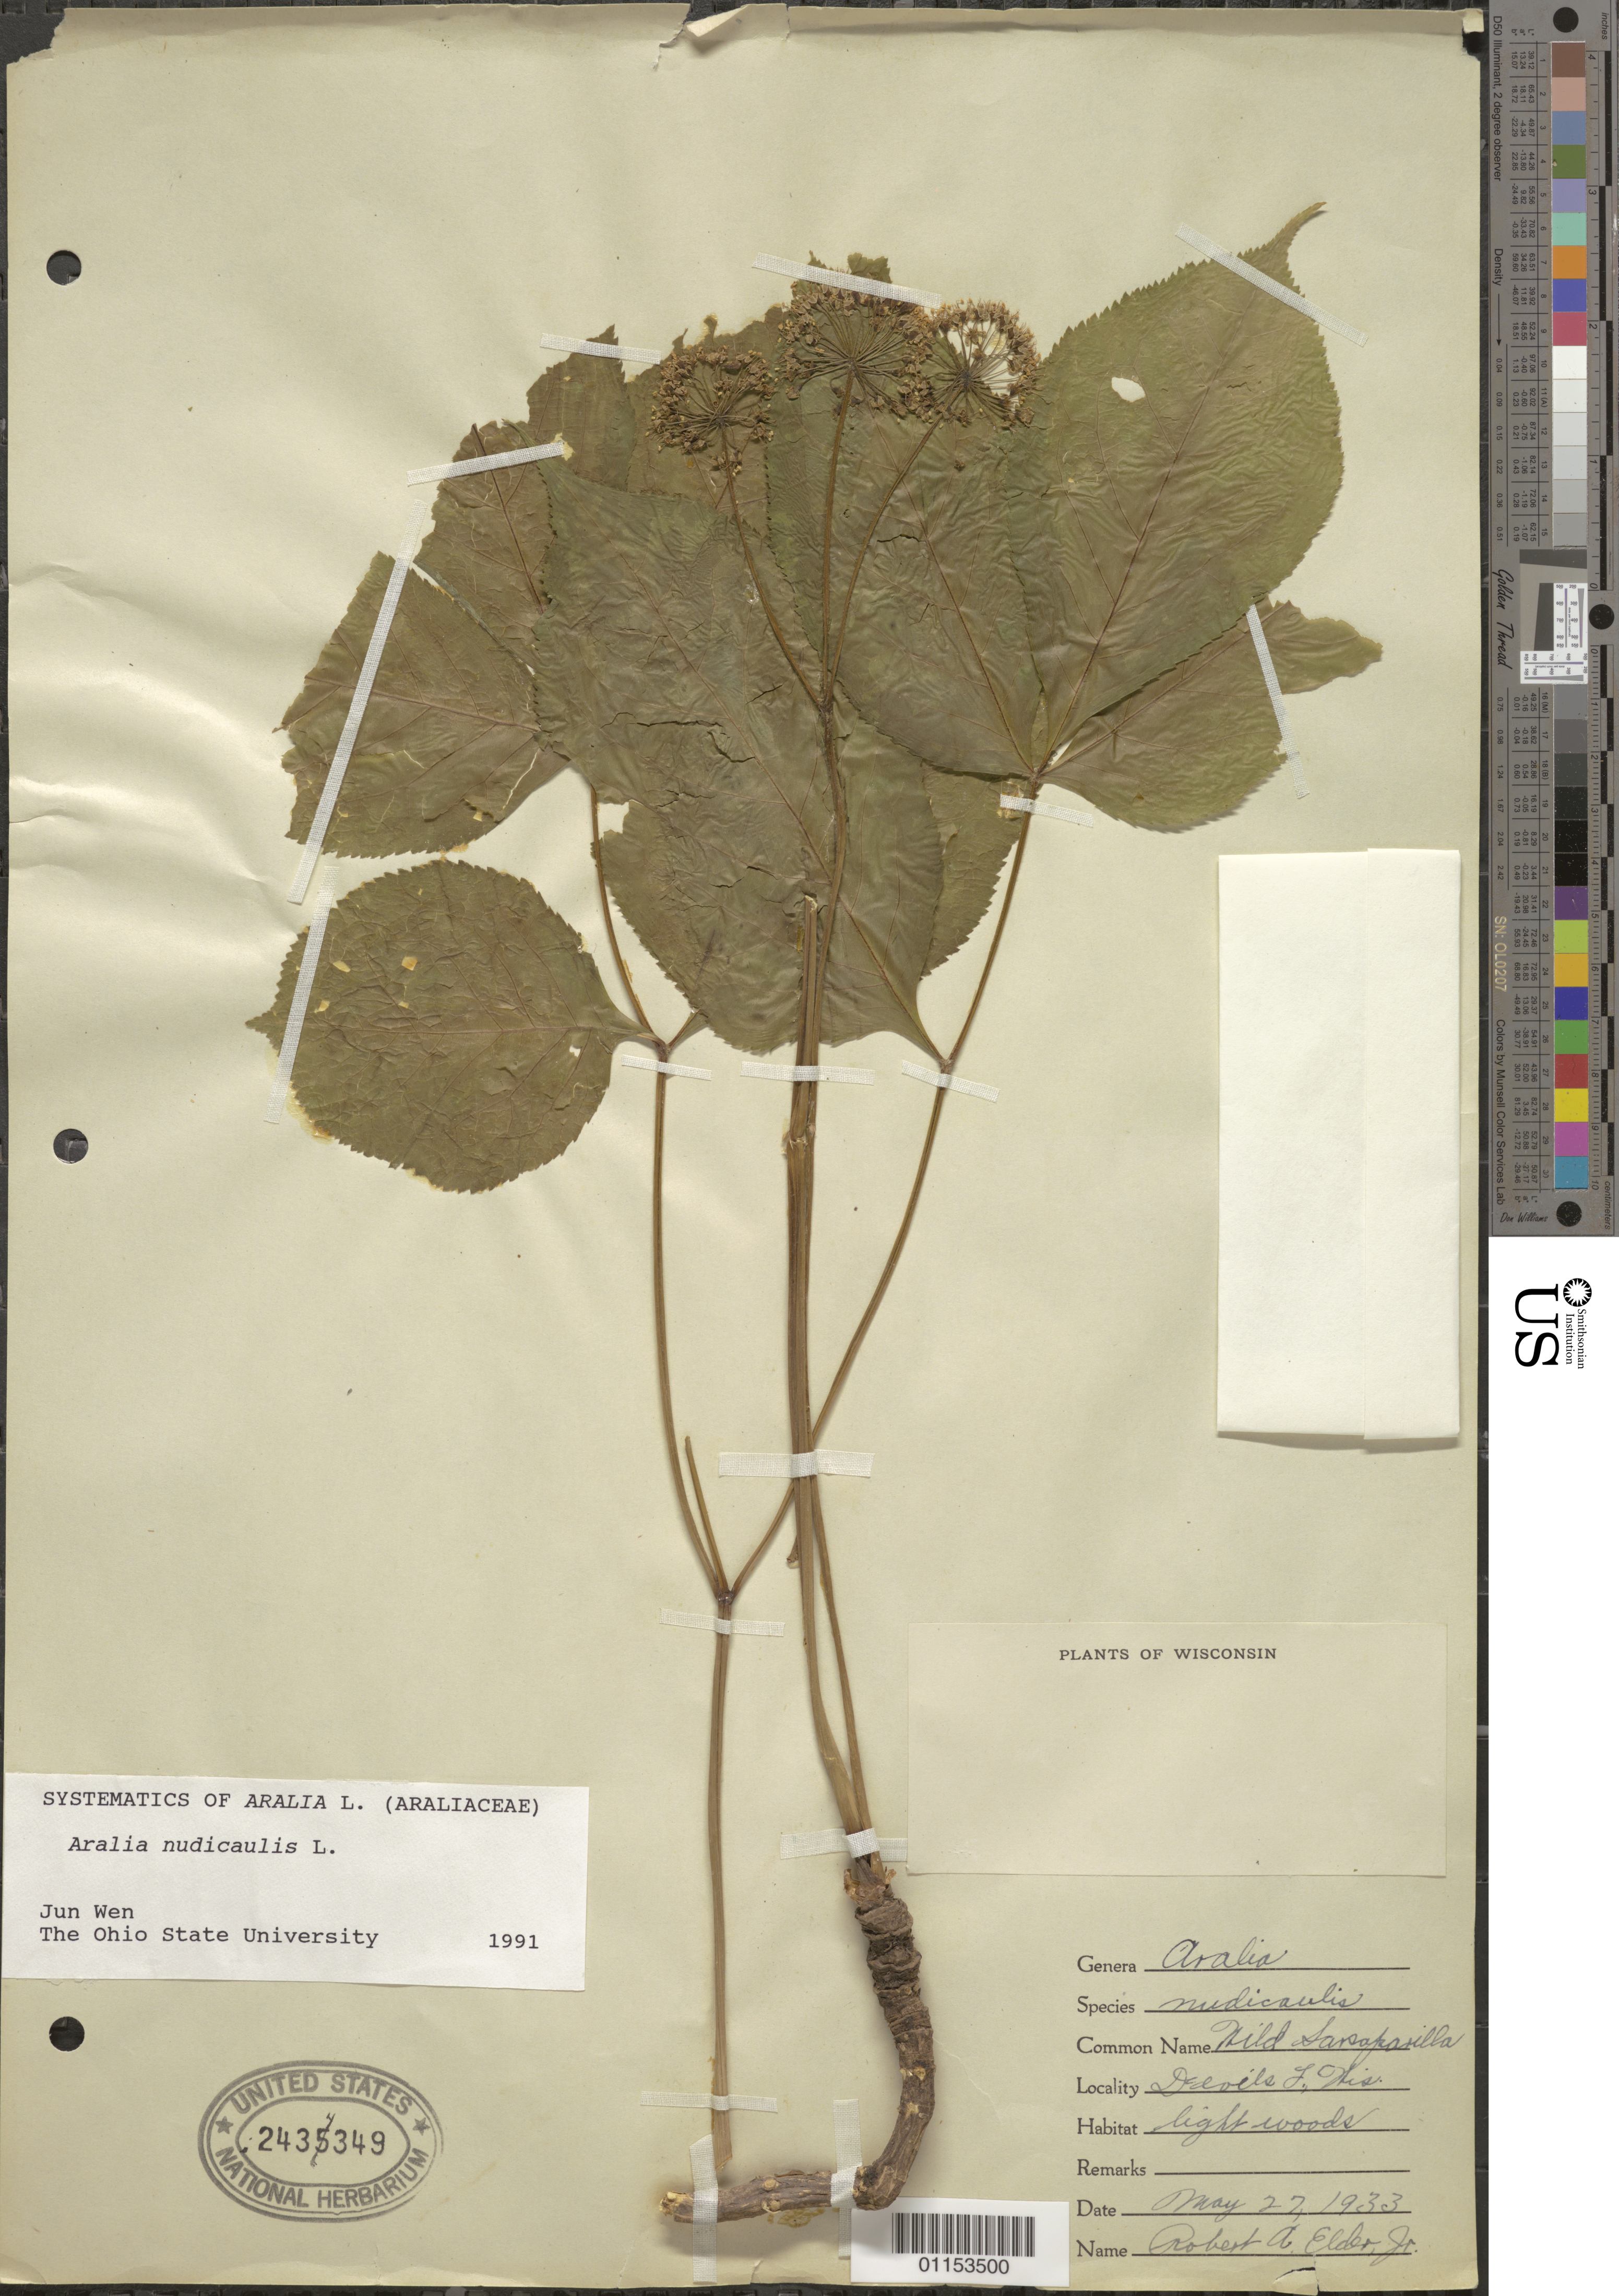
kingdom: Plantae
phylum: Tracheophyta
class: Magnoliopsida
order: Apiales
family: Araliaceae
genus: Aralia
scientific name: Aralia nudicaulis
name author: L.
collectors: R. Elder Jr.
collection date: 1933-05-22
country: United States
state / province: Wisconsin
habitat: Light woods.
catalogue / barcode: US 2434349